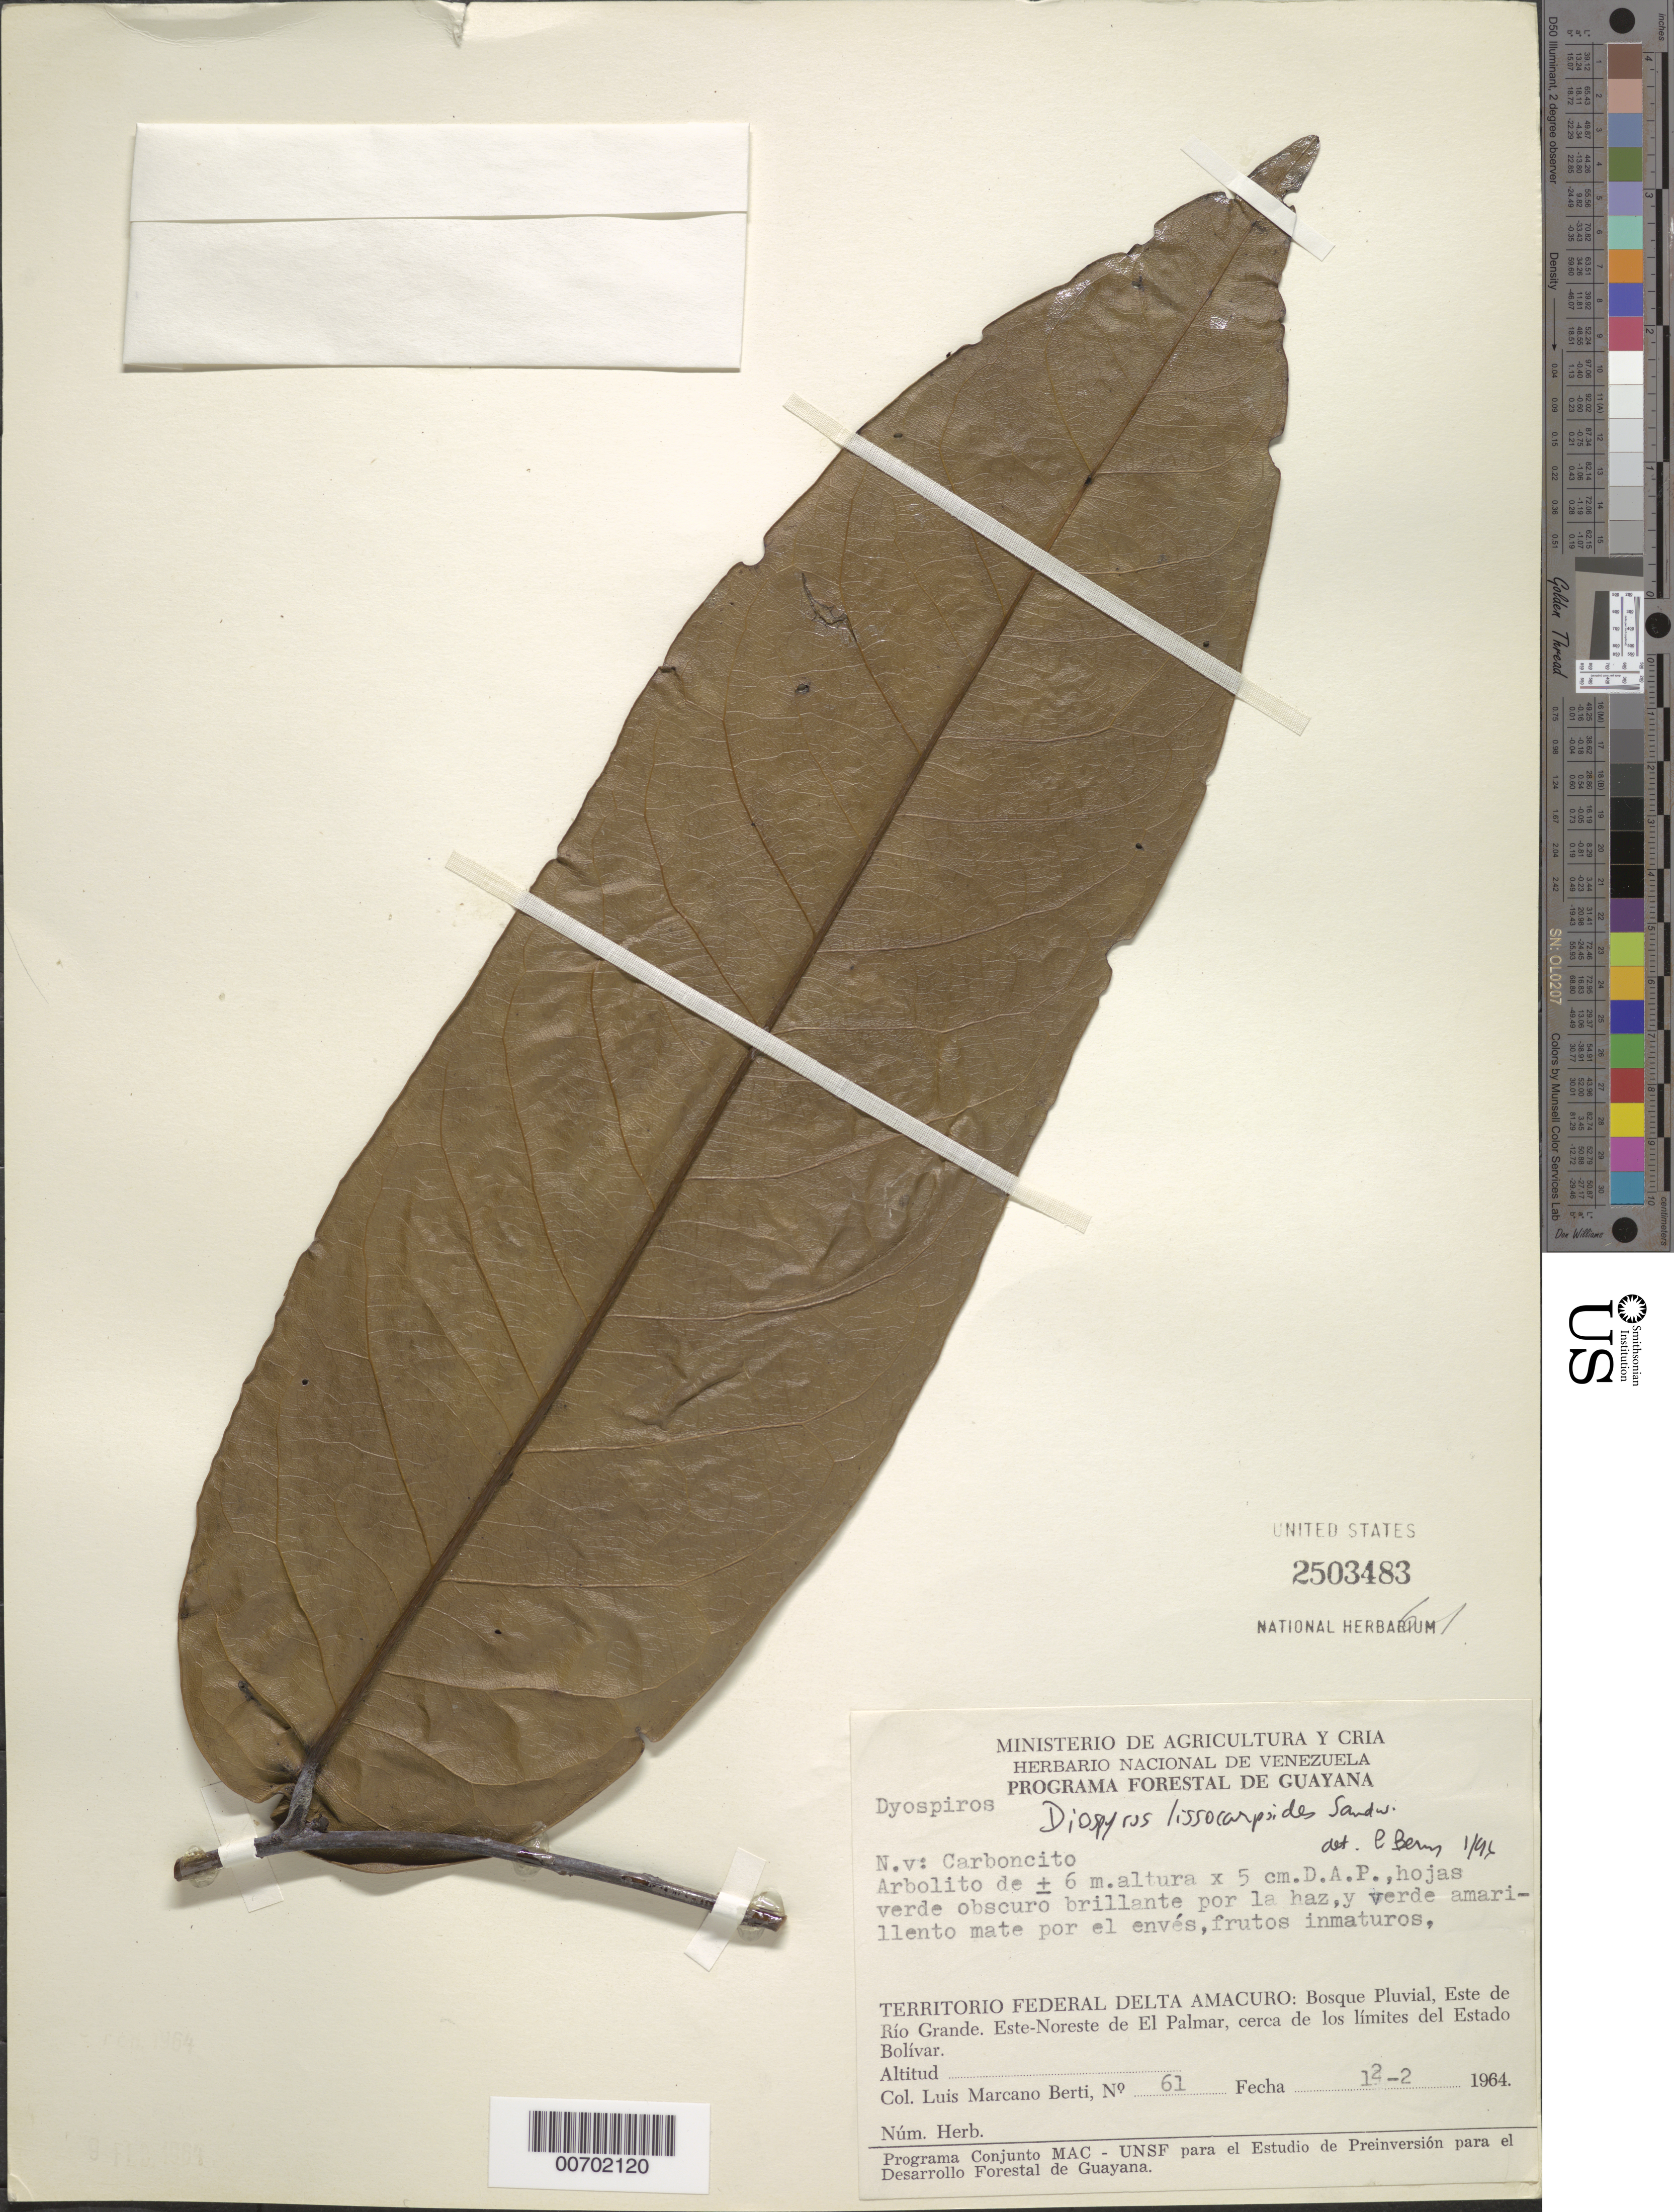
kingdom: Plantae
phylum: Tracheophyta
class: Magnoliopsida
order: Ericales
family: Ebenaceae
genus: Diospyros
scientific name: Diospyros lissocarpoides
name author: Sandwith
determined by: Berry, P. E., (WIS), University of Wisconsin - Madison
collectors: L. Marcano-Berti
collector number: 61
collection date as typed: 12-Feb-64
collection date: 1964-02-12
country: Venezuela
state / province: Delta Amacuro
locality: Este de Río Grande, ENE de El Palmar, cerca de los limites del Estado Bolívar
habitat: Bosque pluvial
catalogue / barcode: US 2503483